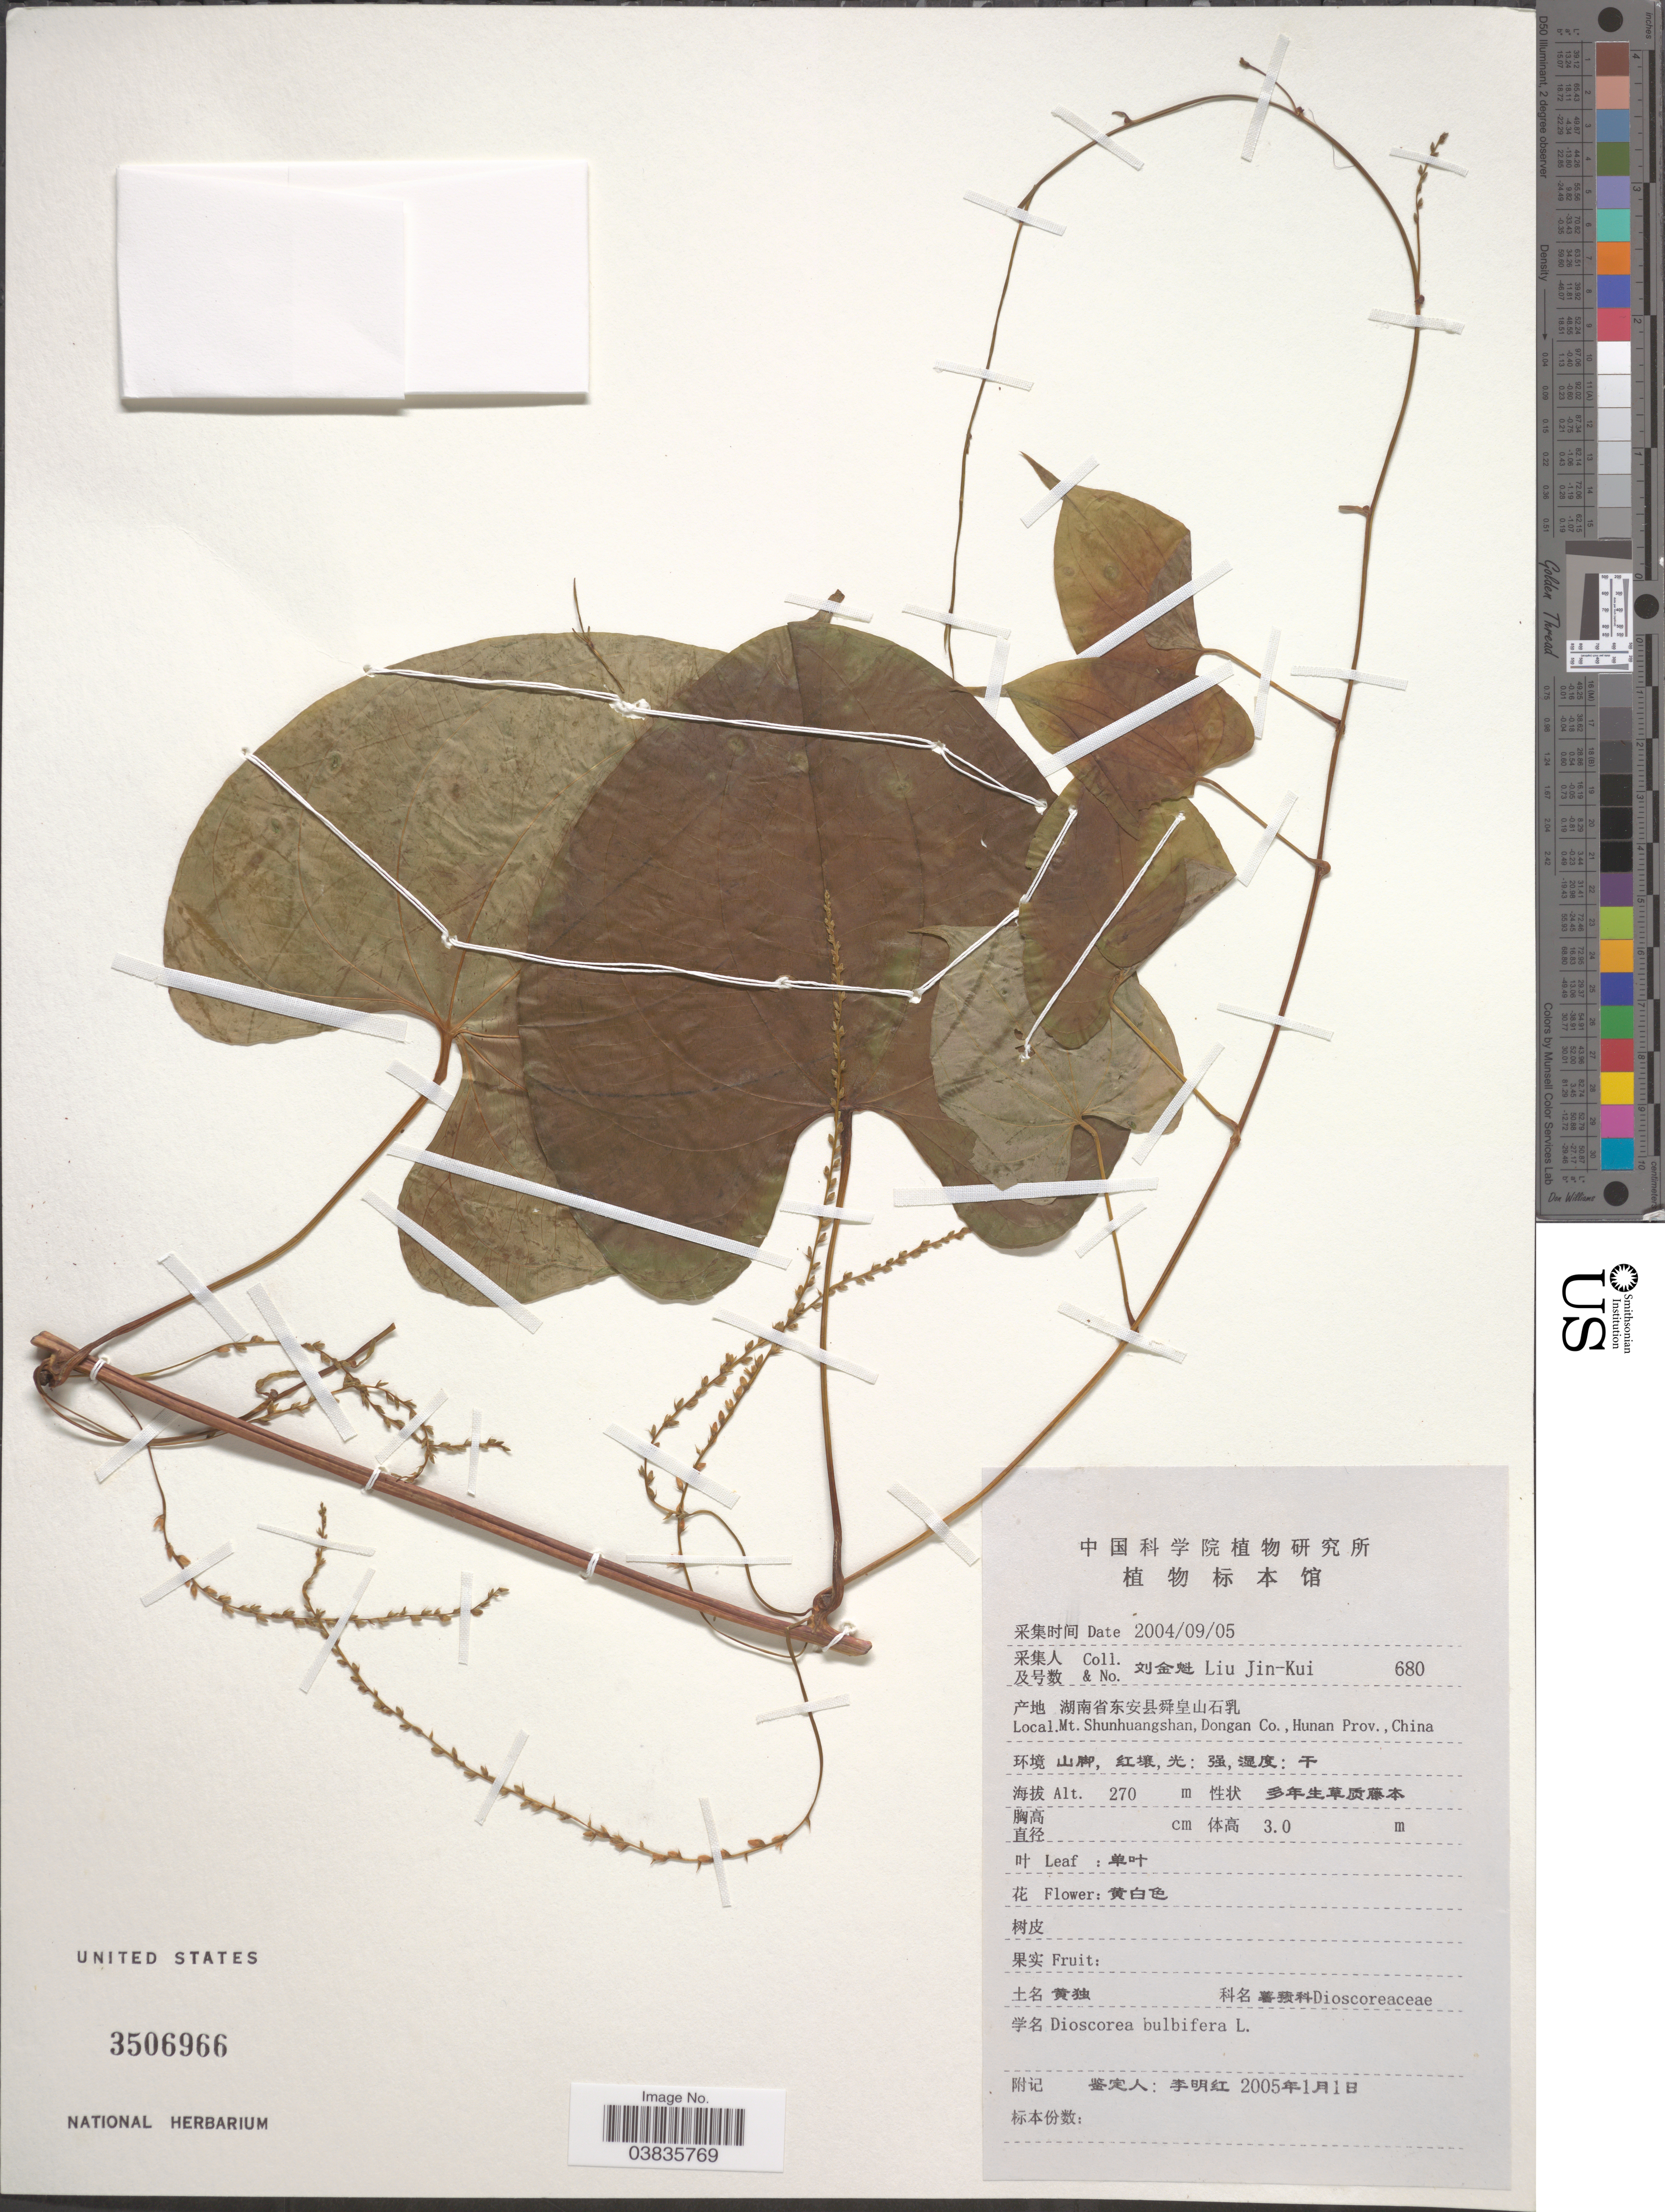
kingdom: Plantae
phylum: Tracheophyta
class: Liliopsida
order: Dioscoreales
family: Dioscoreaceae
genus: Dioscorea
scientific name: Dioscorea bulbifera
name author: L.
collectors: Liu Jin-Kui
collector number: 680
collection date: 2004-09-05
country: China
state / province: Hunan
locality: Mt. Shunhuangshan, Dongan Co.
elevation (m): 270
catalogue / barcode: US 3506966